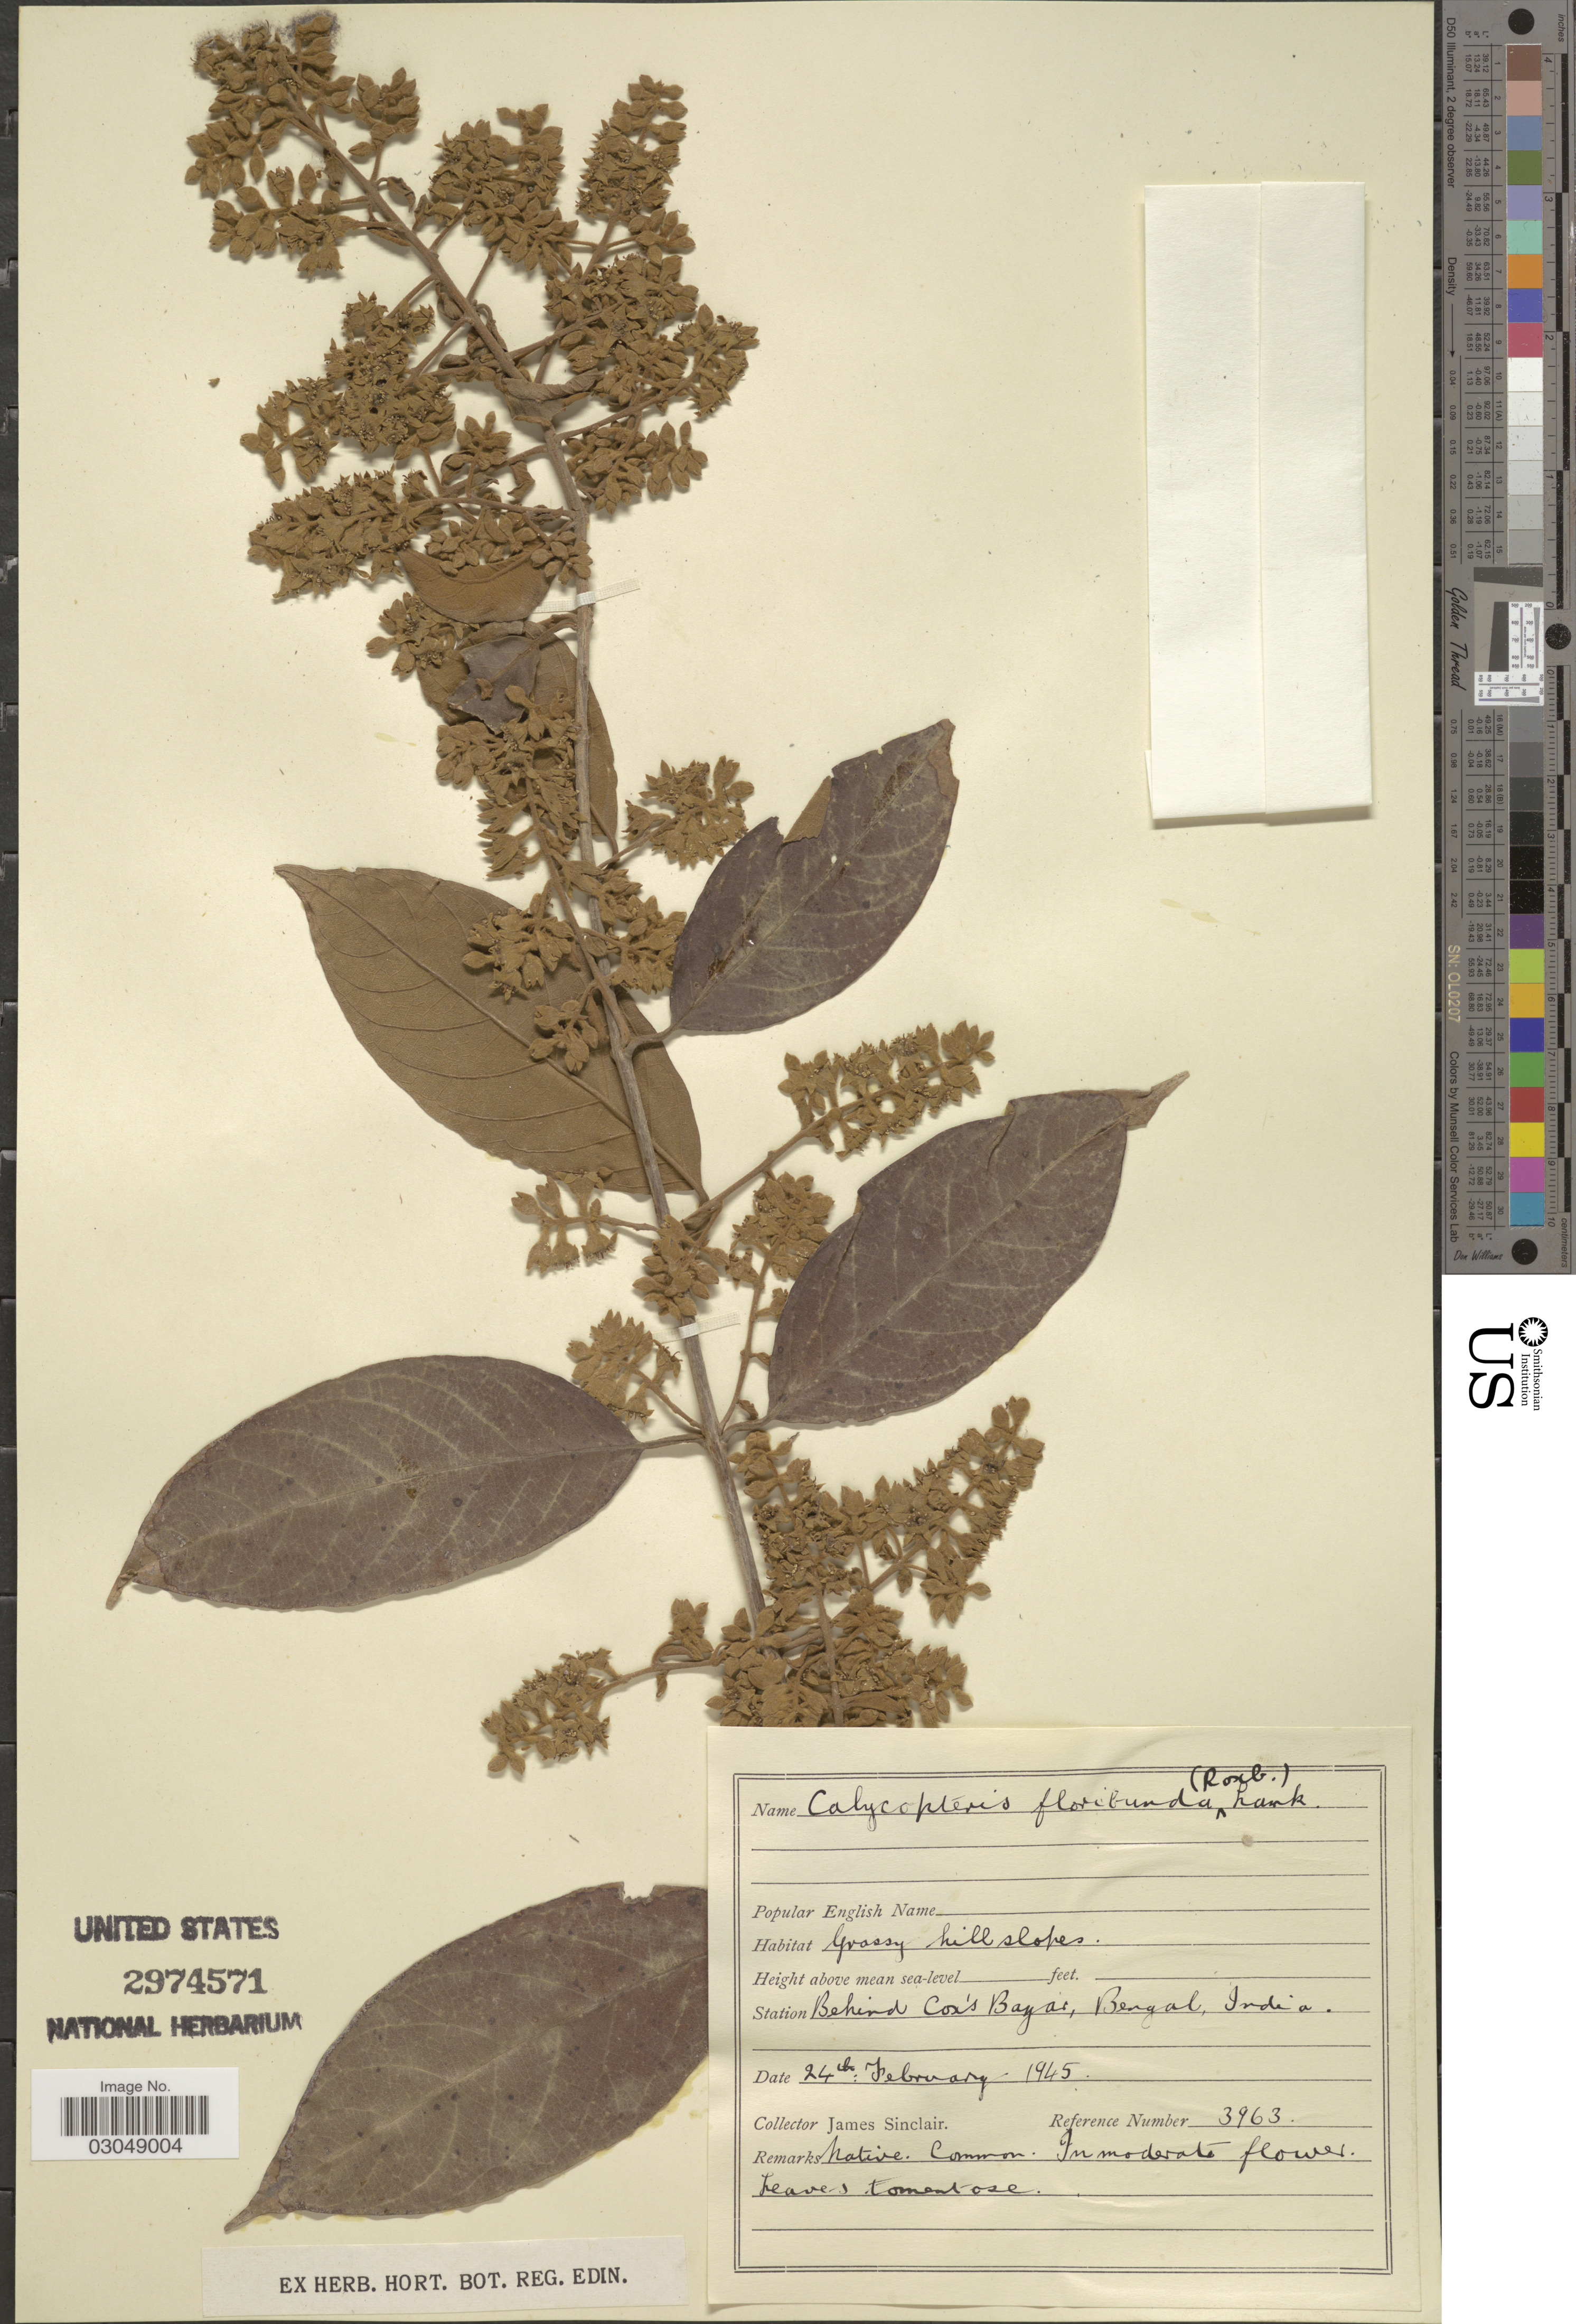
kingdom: Plantae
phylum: Tracheophyta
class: Magnoliopsida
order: Myrtales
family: Combretaceae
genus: Getonia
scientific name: Getonia floribunda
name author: Roxb.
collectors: J. Sinclair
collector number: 3963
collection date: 1945-02-24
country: Bangladesh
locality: Behind Cox's Bazar, Bengal.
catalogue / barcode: US 2974571